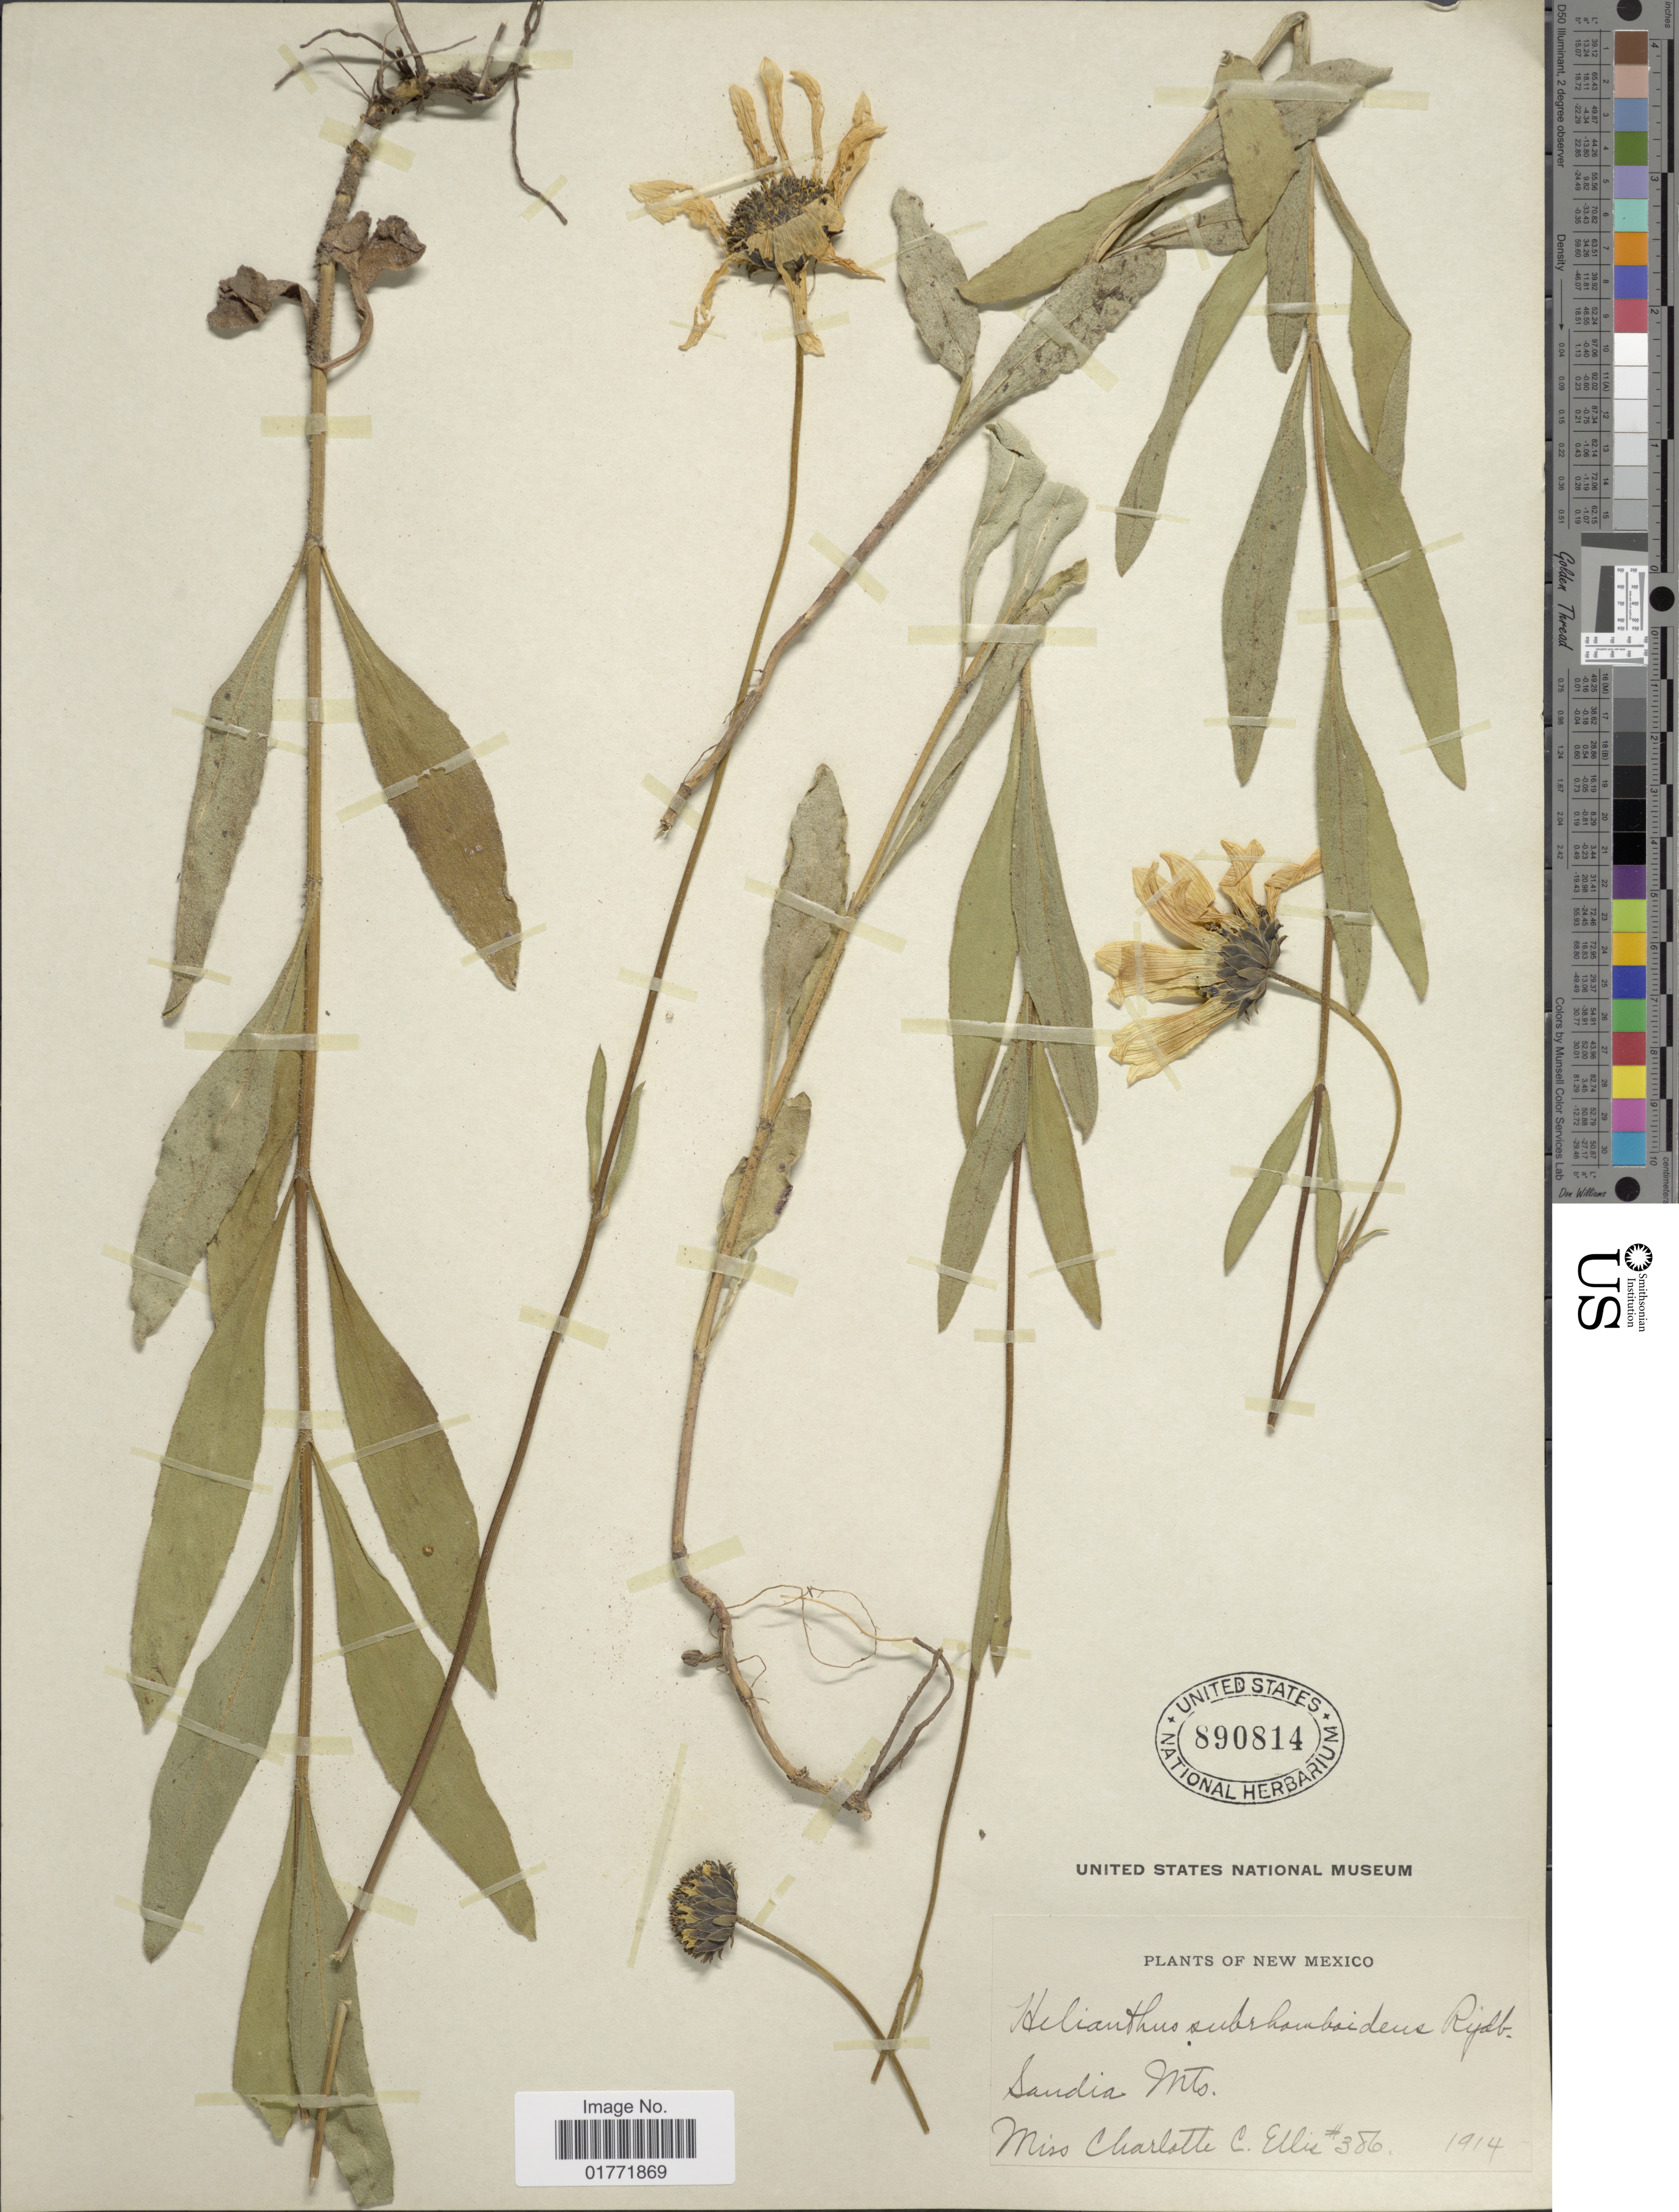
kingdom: Plantae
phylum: Tracheophyta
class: Magnoliopsida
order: Asterales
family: Asteraceae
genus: Helianthus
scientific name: Helianthus subrhomboideus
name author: Rydb.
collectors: C. C. Ellis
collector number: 386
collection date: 1914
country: United States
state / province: New Mexico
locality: Sandia Mts.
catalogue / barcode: US 890814